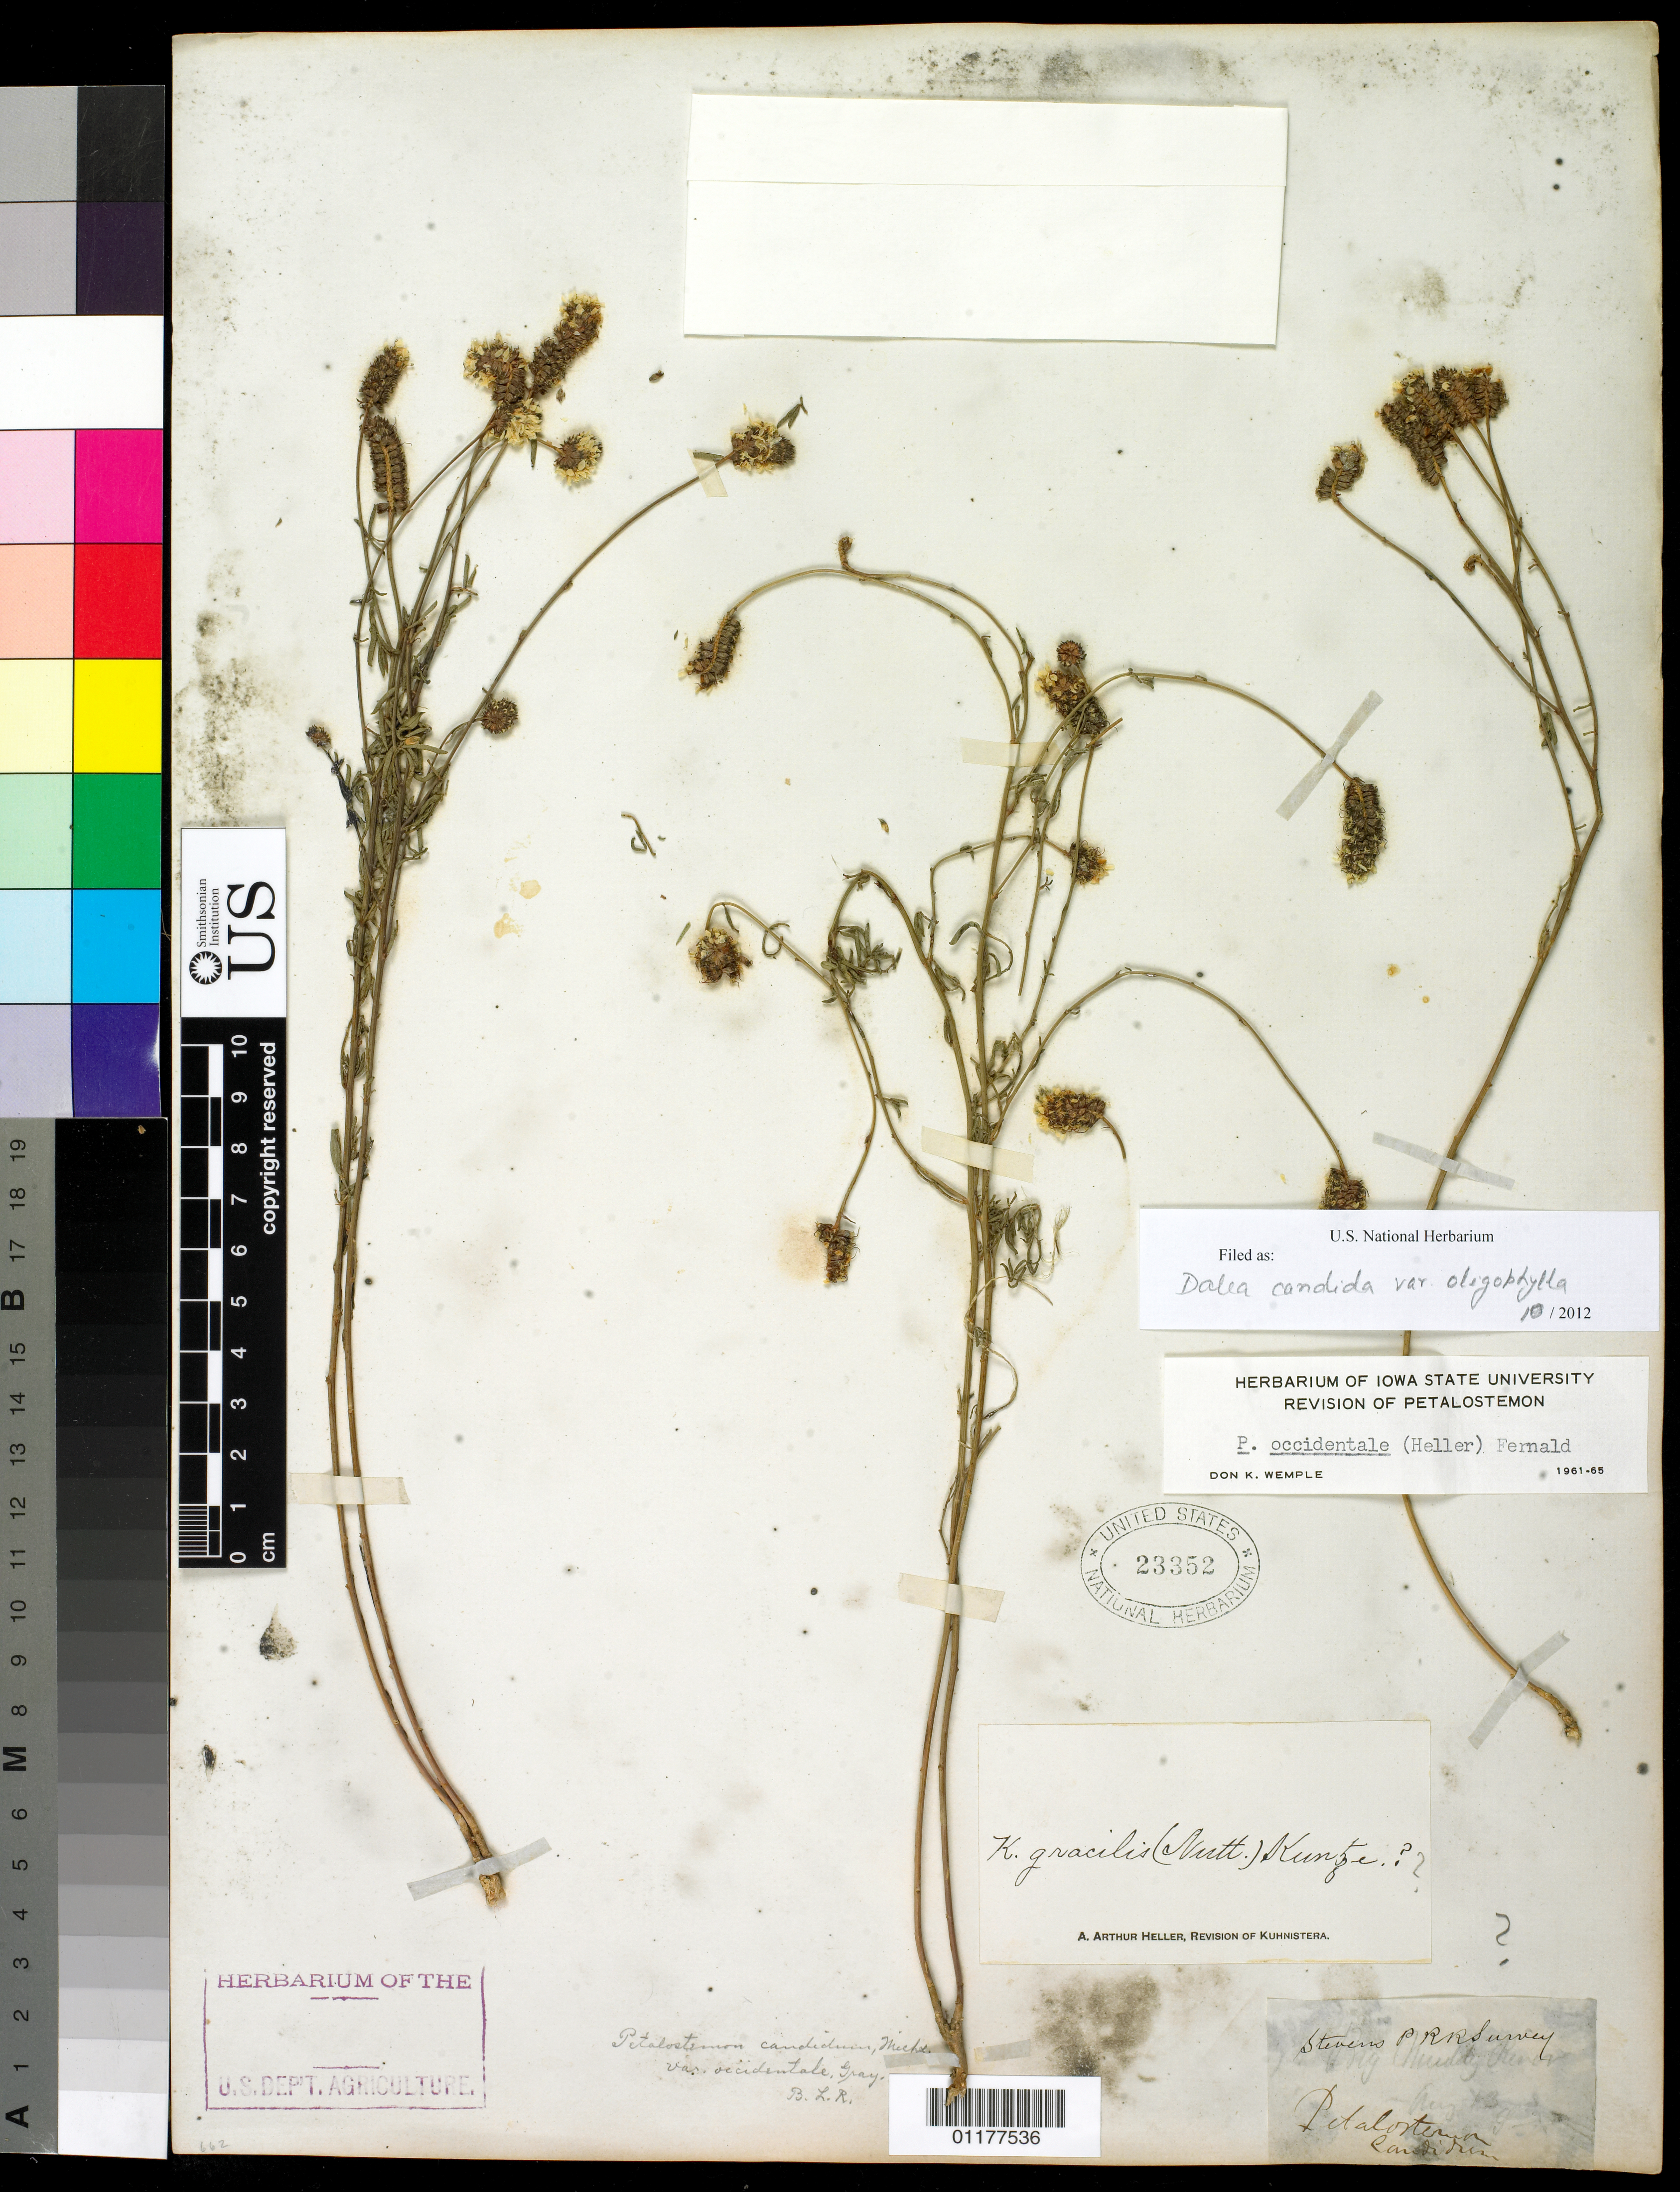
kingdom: Plantae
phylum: Tracheophyta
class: Magnoliopsida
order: Fabales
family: Fabaceae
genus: Dalea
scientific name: Dalea candida var. oligophylla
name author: (Torr) Shinners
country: Canada / United States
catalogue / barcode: US 23352